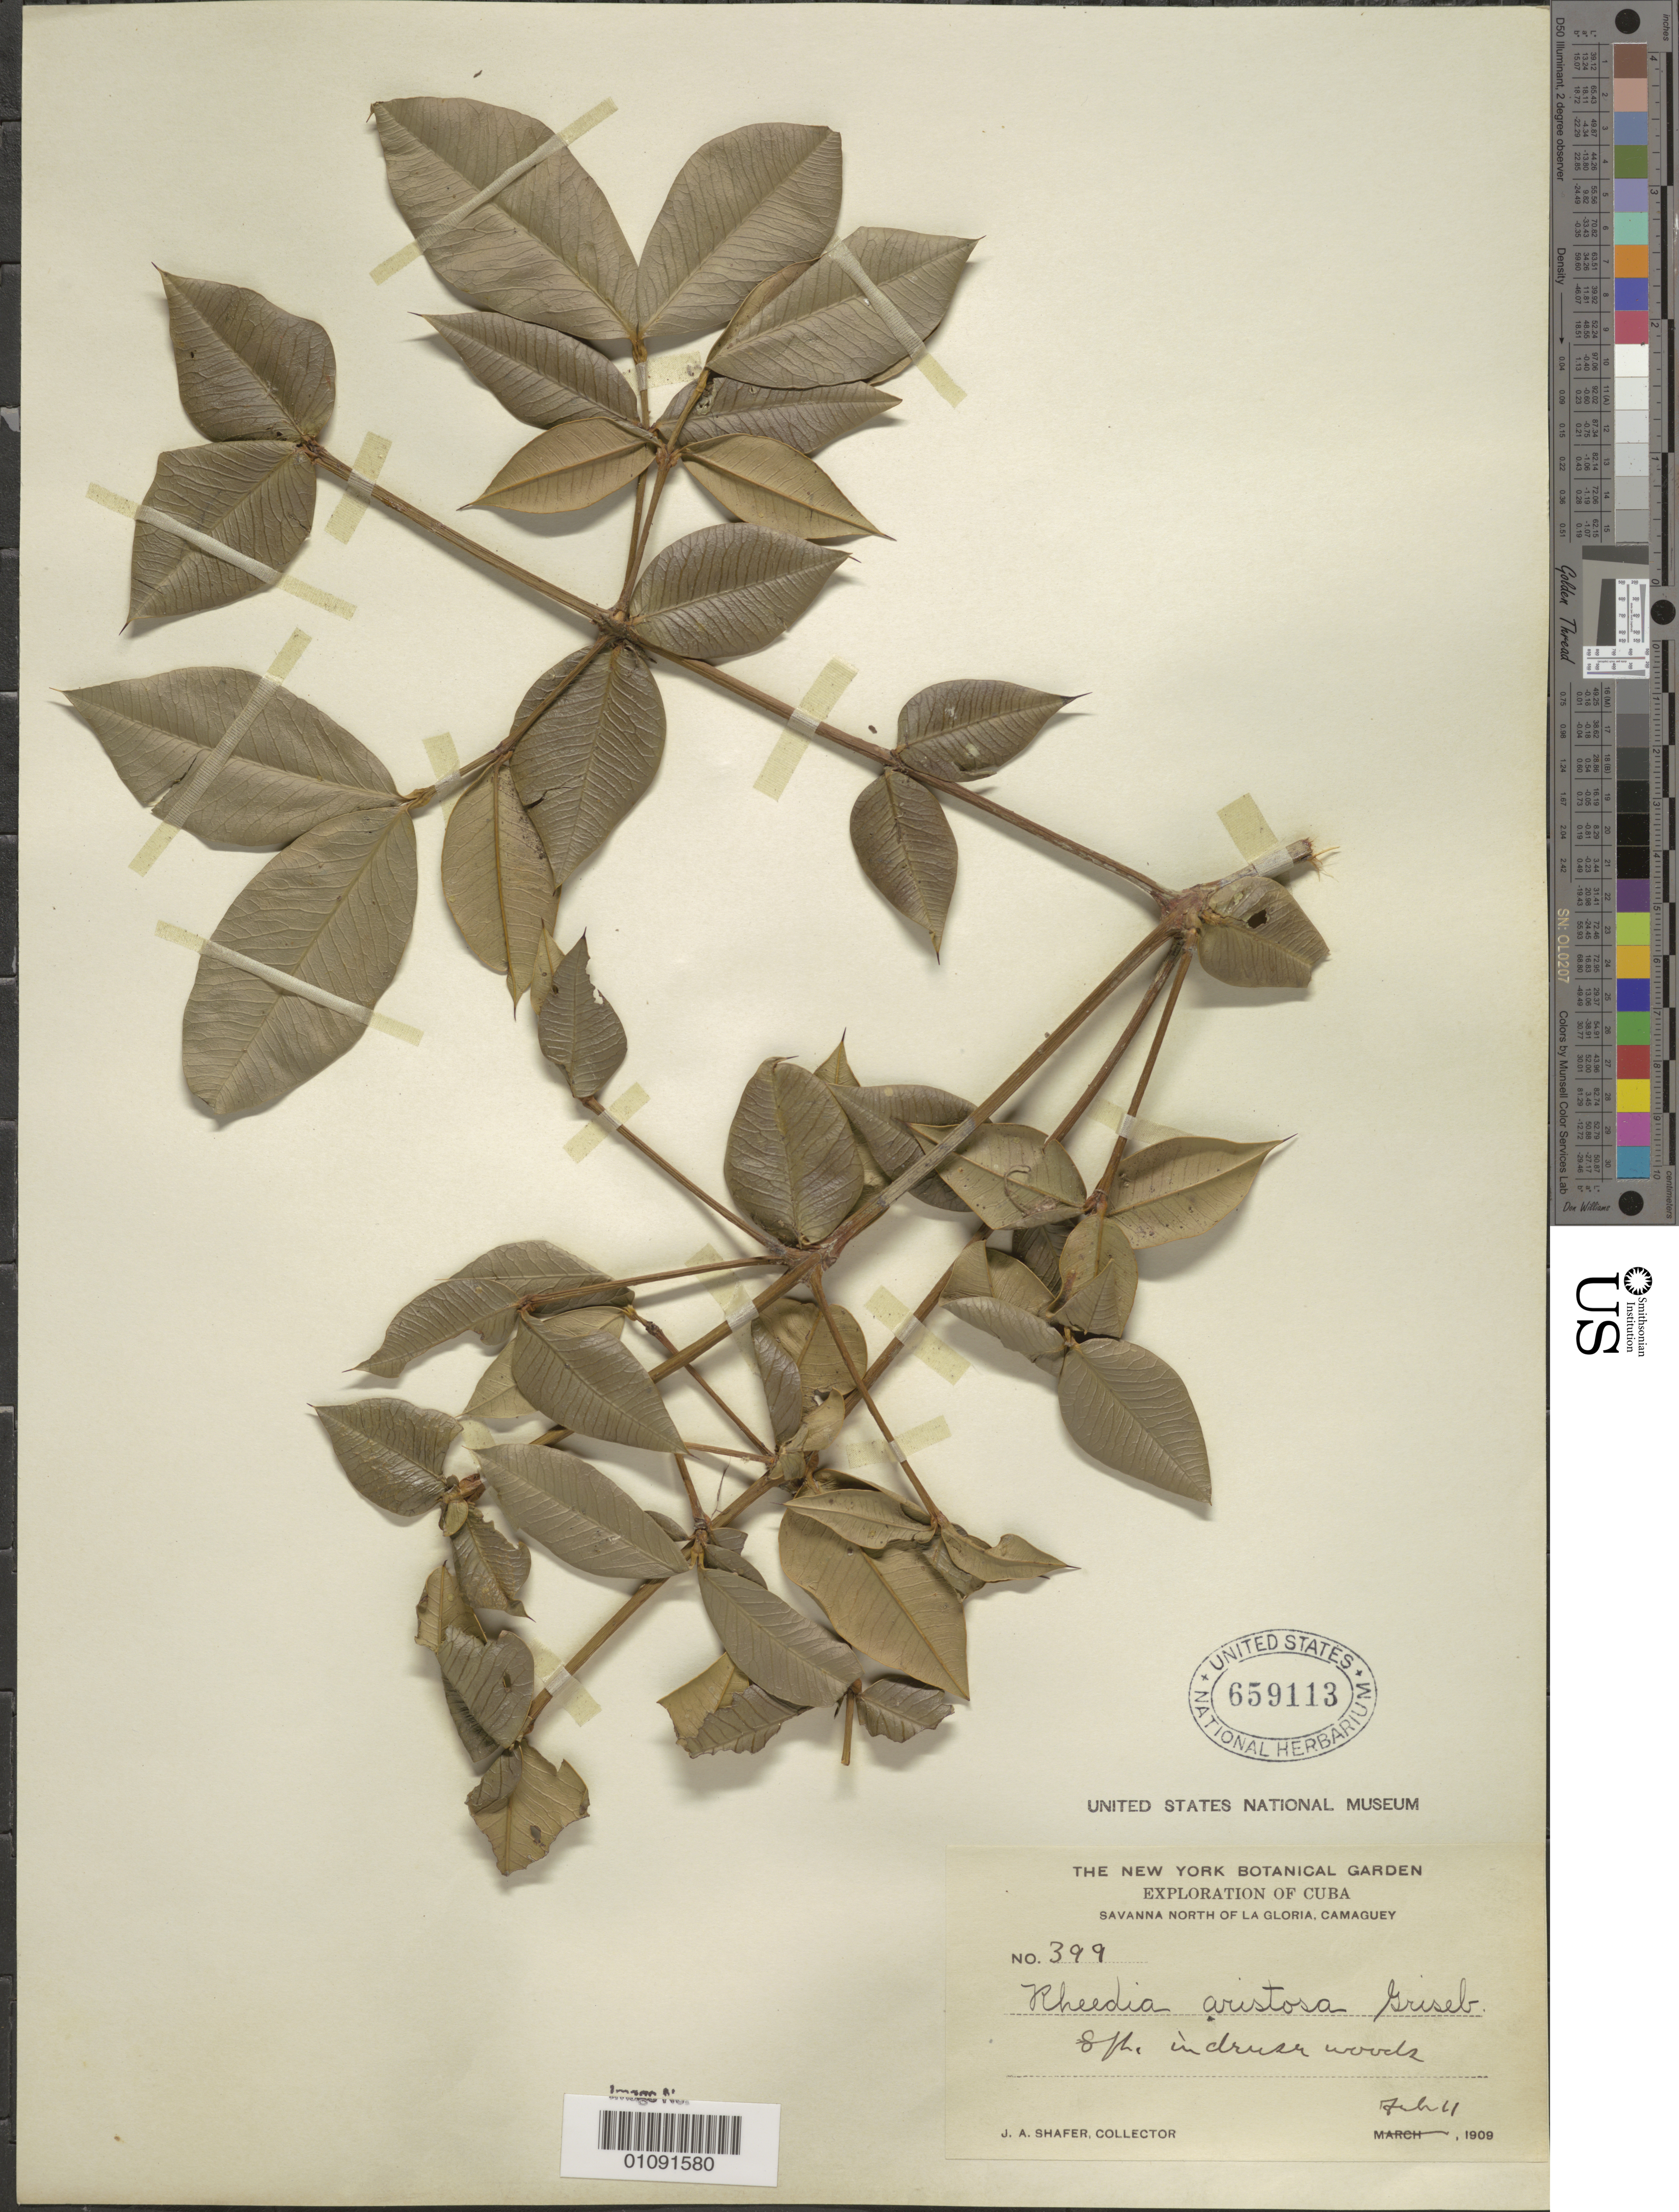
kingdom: Plantae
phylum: Tracheophyta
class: Magnoliopsida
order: Malpighiales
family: Clusiaceae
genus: Garcinia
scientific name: Garcinia aristata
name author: (Griseb.) Borhidi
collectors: J. A. Shafer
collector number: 399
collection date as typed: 07 Mar 1909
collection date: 1909-03-07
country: Cuba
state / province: Camagüey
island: Cuba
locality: Camagüey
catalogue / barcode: US 659113